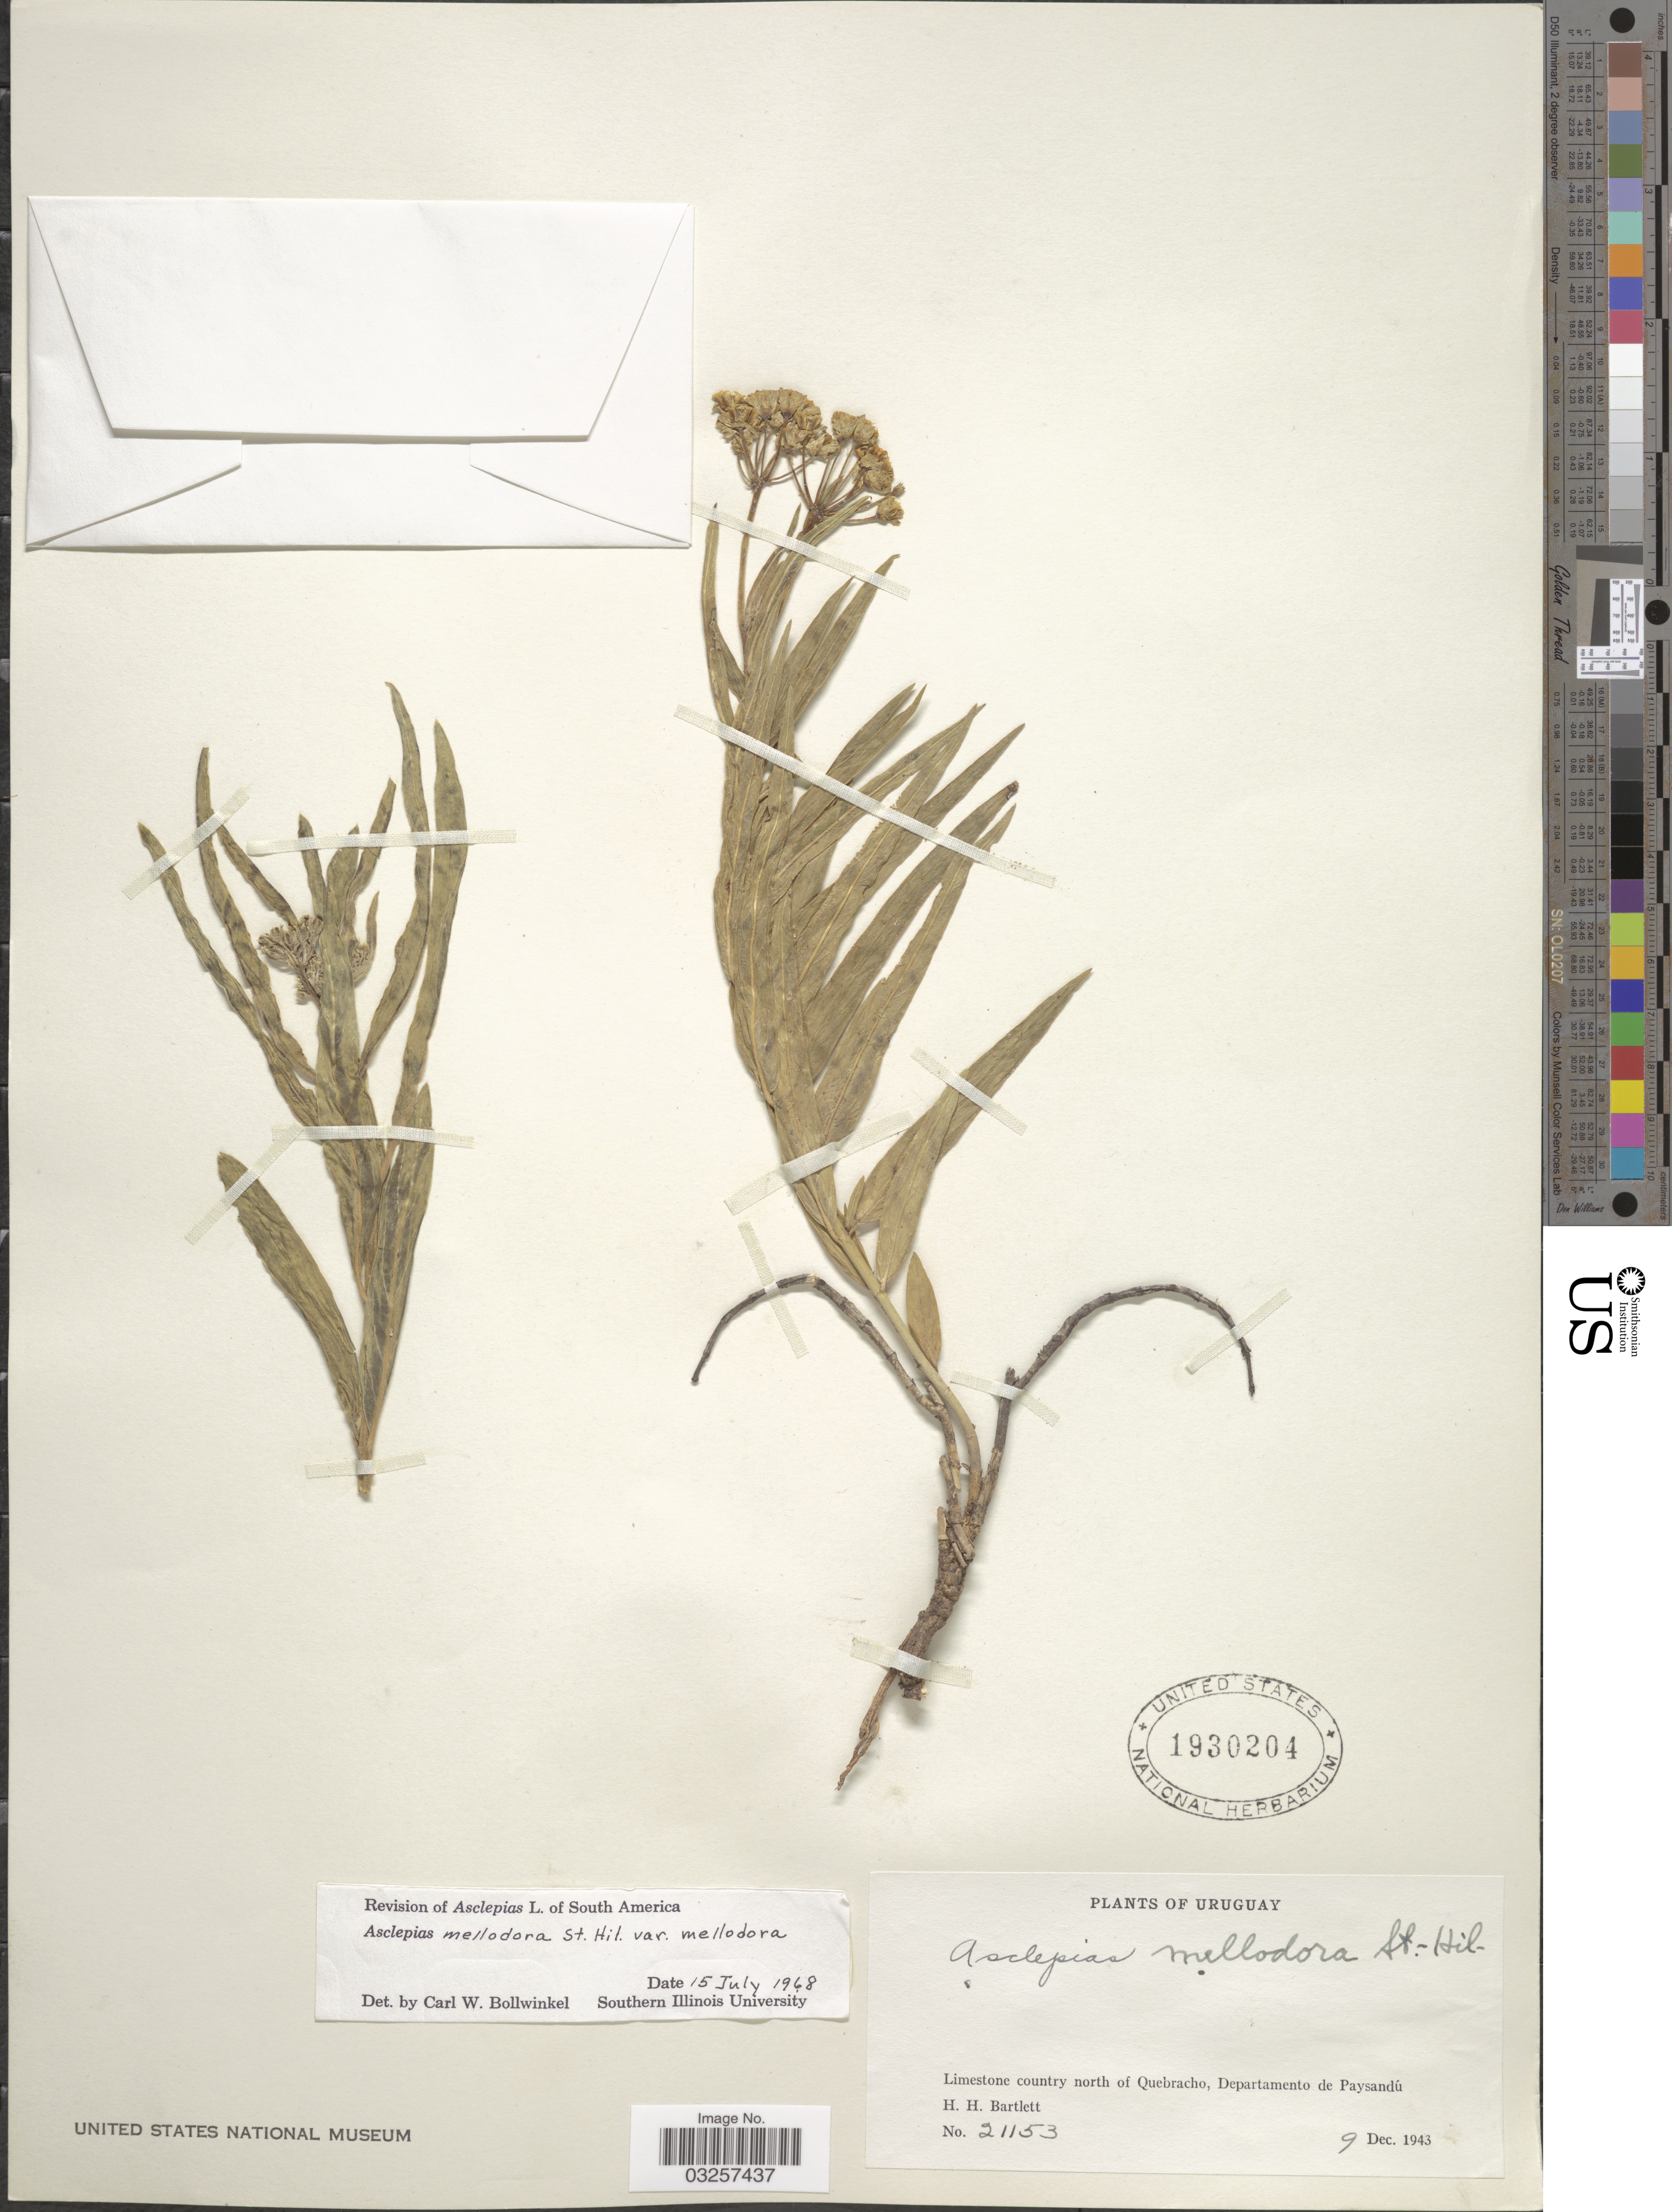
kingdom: Plantae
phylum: Tracheophyta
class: Magnoliopsida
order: Gentianales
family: Apocynaceae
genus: Asclepias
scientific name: Asclepias mellodora var. mellodora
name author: A. St.-Hil.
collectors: H. H. Bartlett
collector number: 21153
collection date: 1943-12-09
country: Uruguay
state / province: Paysandu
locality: Limestone country north of Quebracho, Departamento de Paysandú.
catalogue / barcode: US 1930204